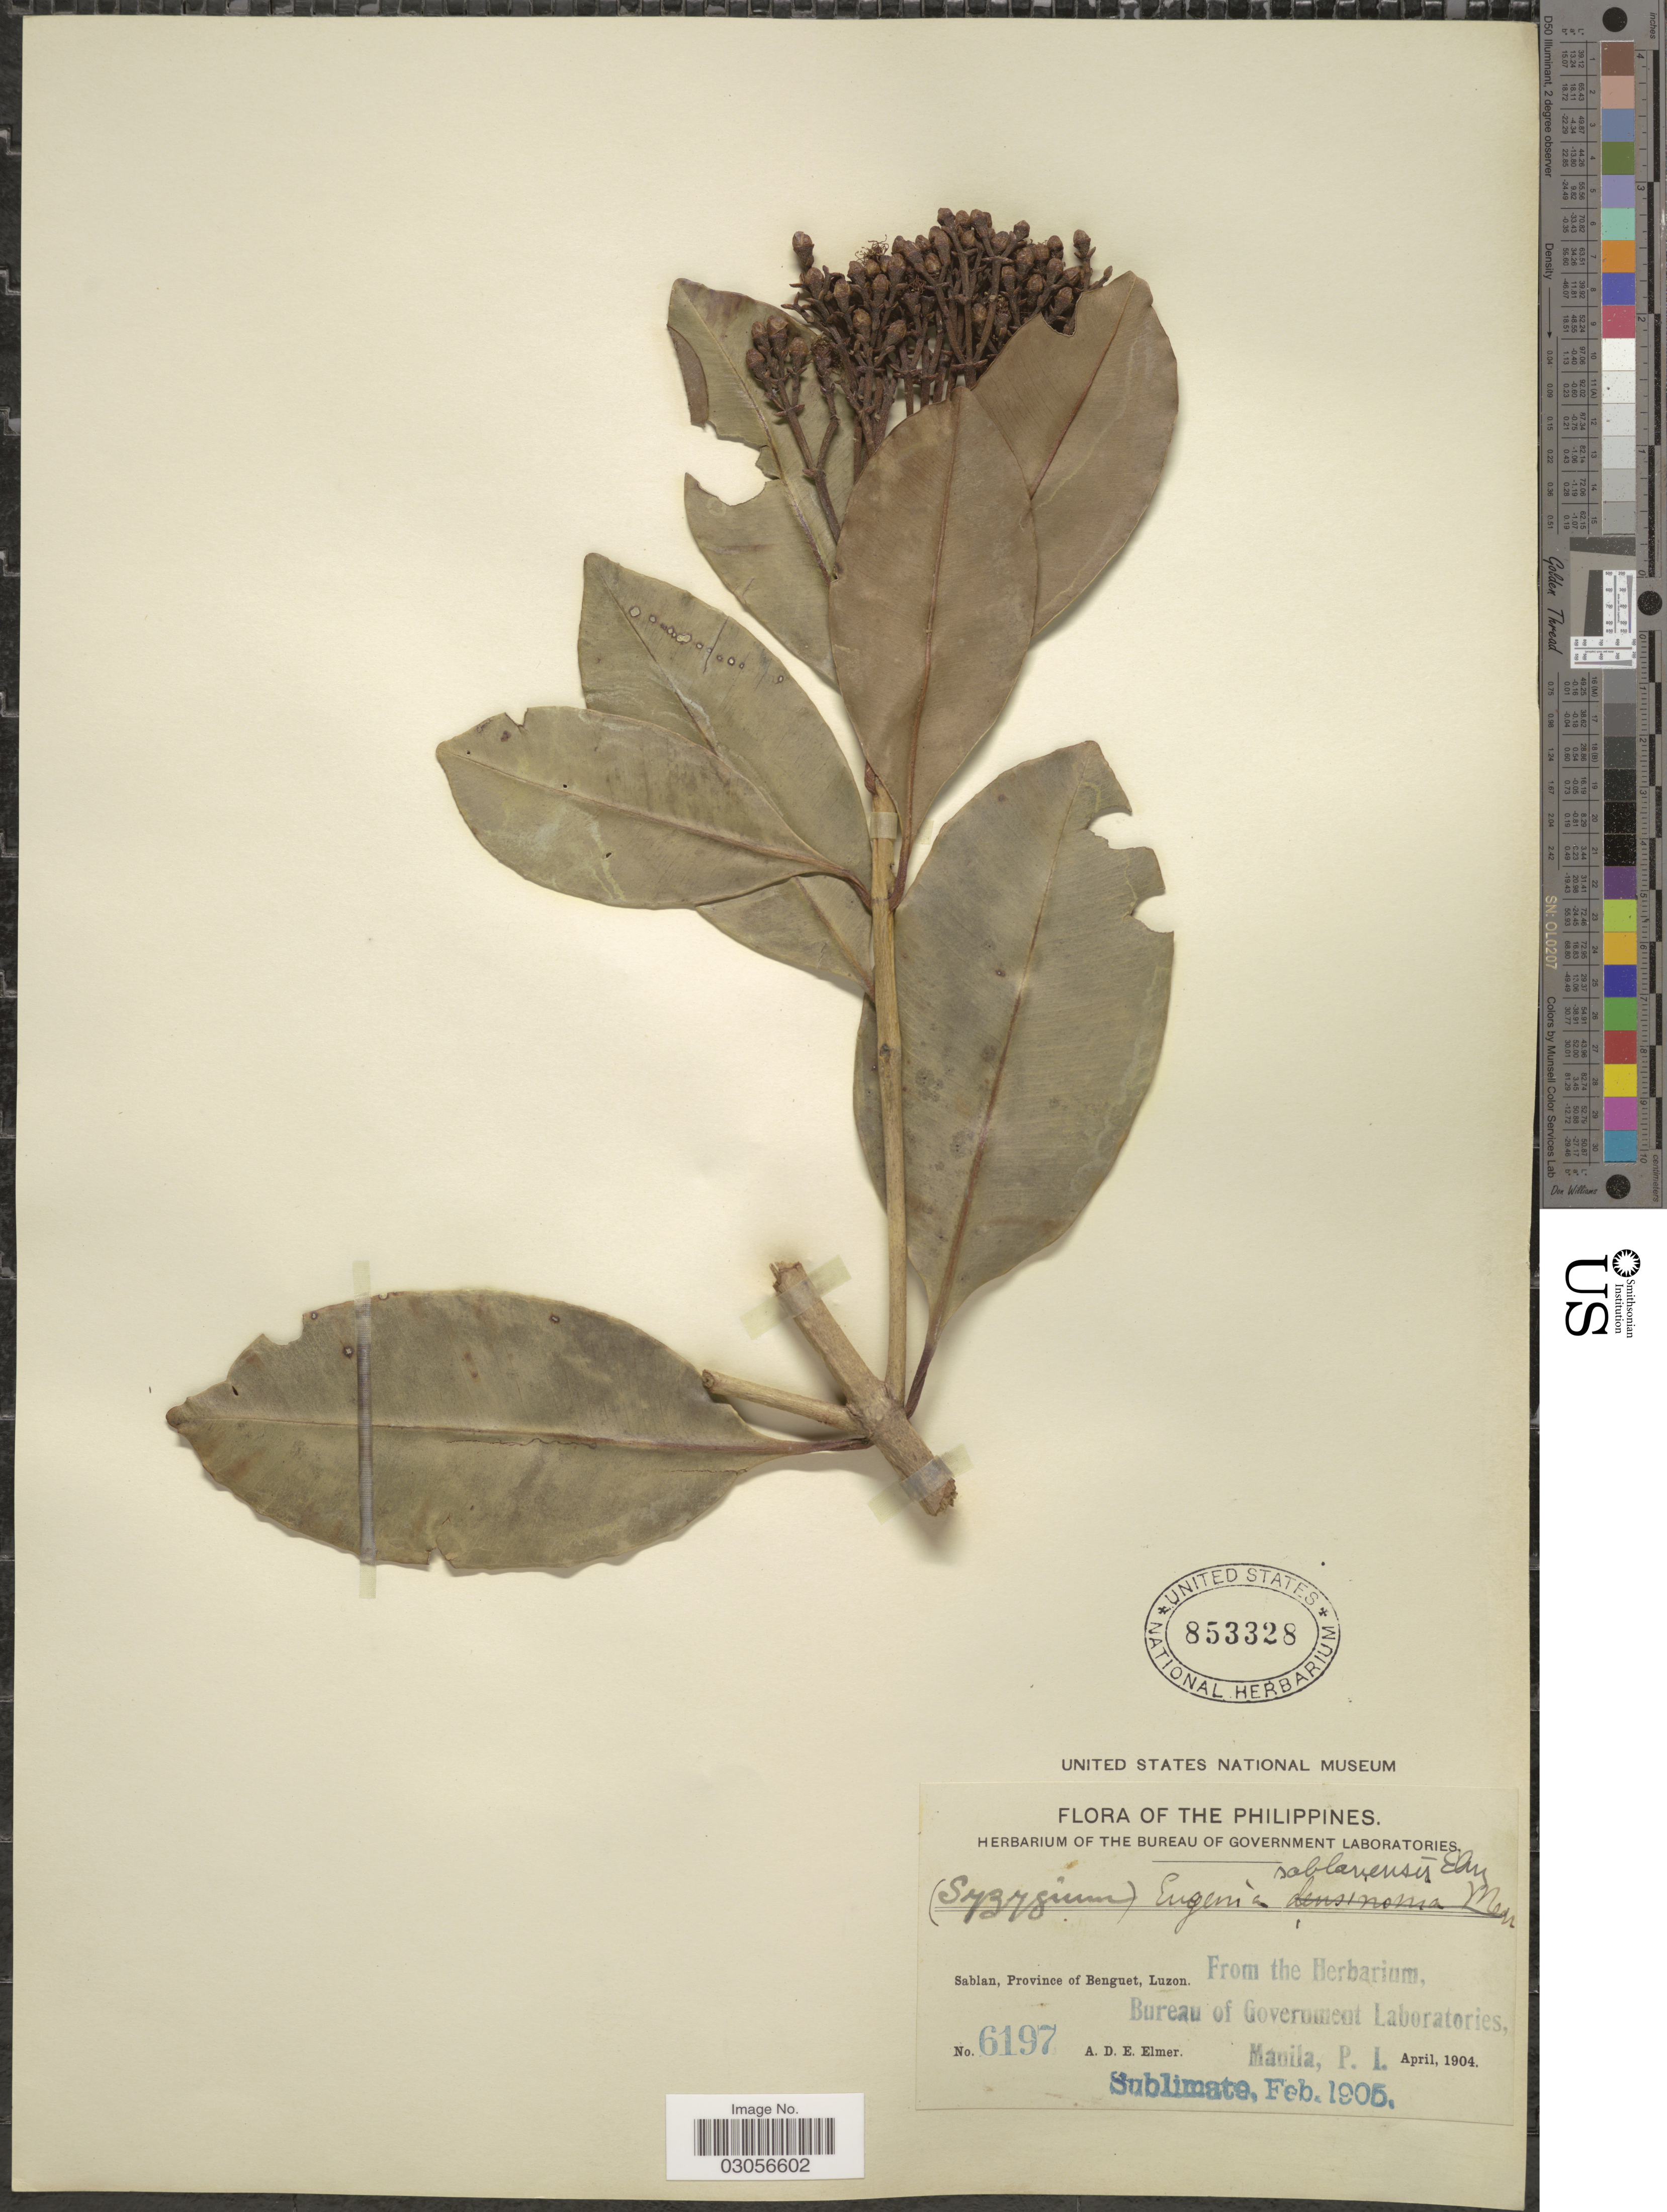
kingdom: Plantae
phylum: Tracheophyta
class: Magnoliopsida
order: Myrtales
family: Myrtaceae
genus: Syzygium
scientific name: Syzygium fastigiatum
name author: (Blume) Merr. & L.M. Perry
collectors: A. D. E. Elmer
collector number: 6197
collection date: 1904-04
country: Philippines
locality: Sablan, Province of Benguet, Luzon.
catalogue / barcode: US 853328